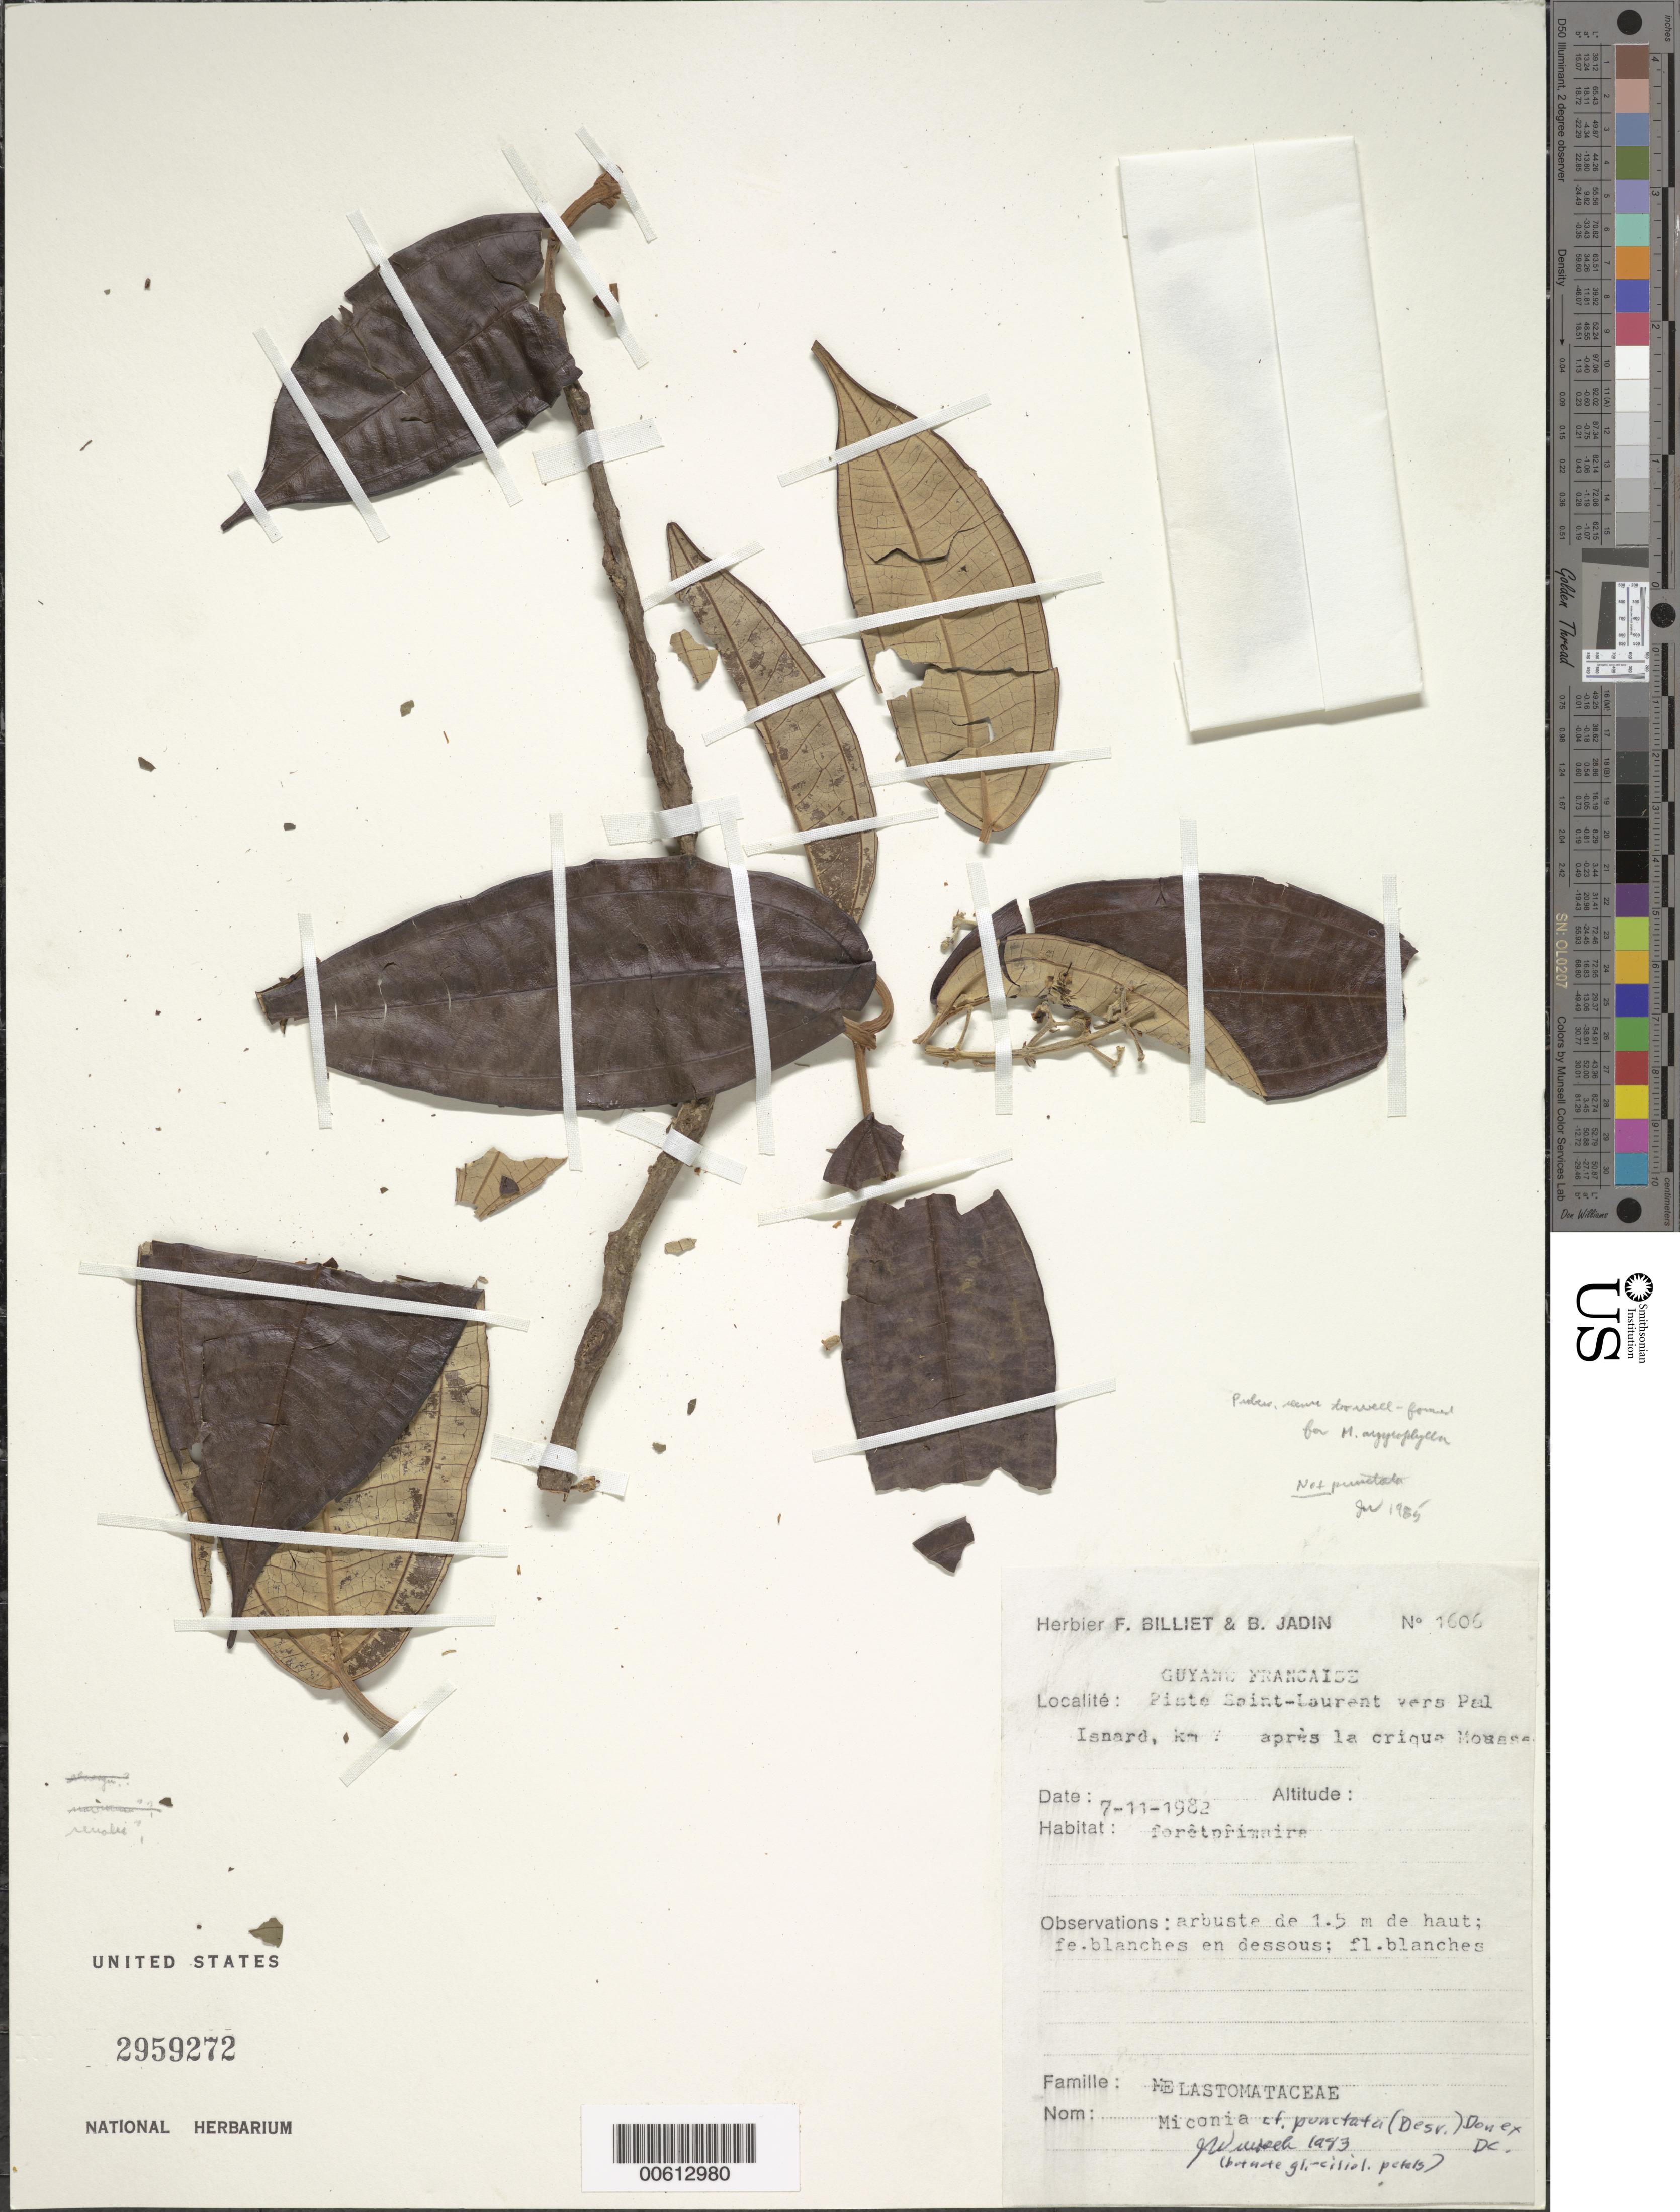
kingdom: Plantae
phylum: Tracheophyta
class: Magnoliopsida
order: Myrtales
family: Melastomataceae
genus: Miconia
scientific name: Miconia sp.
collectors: F. Billiet & B. Jadin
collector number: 1606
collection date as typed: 7-Nov-82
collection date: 1982-11-07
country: French Guiana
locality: Piste de St. Laurent vers Paul Isnard, apres crique Moasse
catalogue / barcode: US 2959272